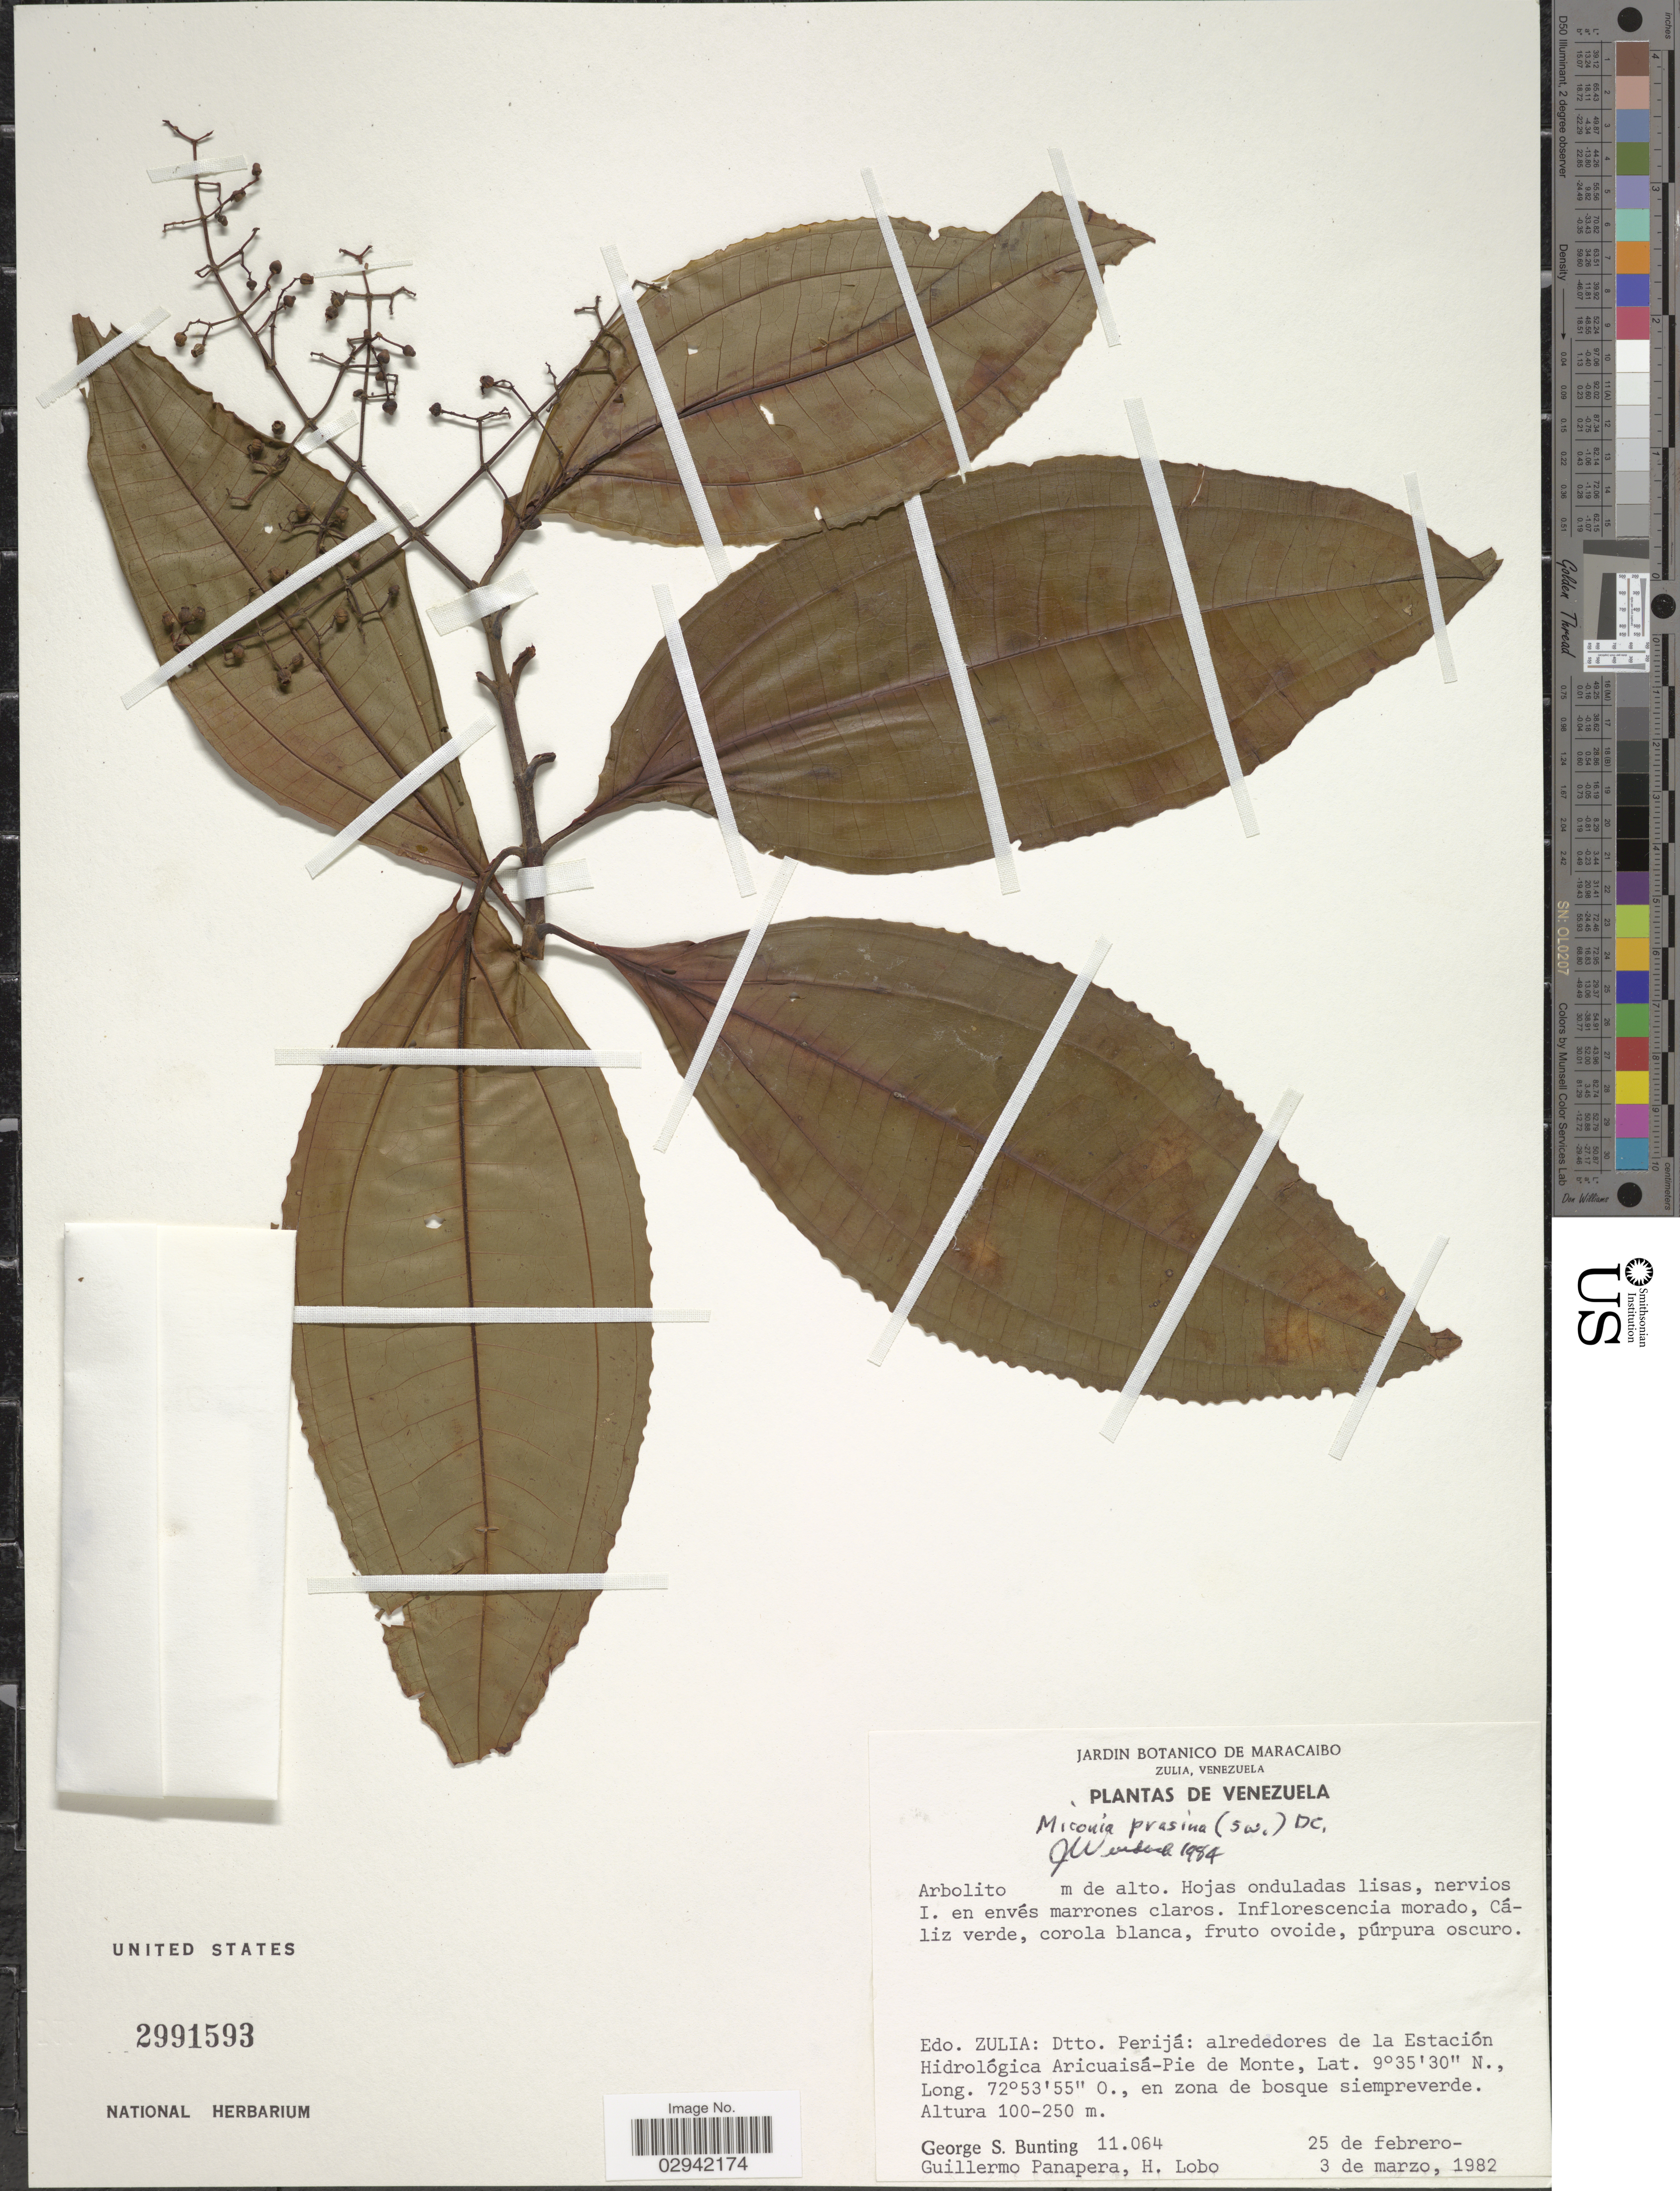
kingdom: Plantae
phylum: Tracheophyta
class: Magnoliopsida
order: Myrtales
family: Melastomataceae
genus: Miconia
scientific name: Miconia prasina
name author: (Sw.) DC.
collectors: G. S. Bunting, G. Panapera & H. Lobo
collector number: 11064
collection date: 1982-02-25/1982-03-03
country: Venezuela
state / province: Zulia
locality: Dtto. Perijá: alrededores de la Estación Hidrológica Aricuisá-Pie de Monte.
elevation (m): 100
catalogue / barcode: US 2991593